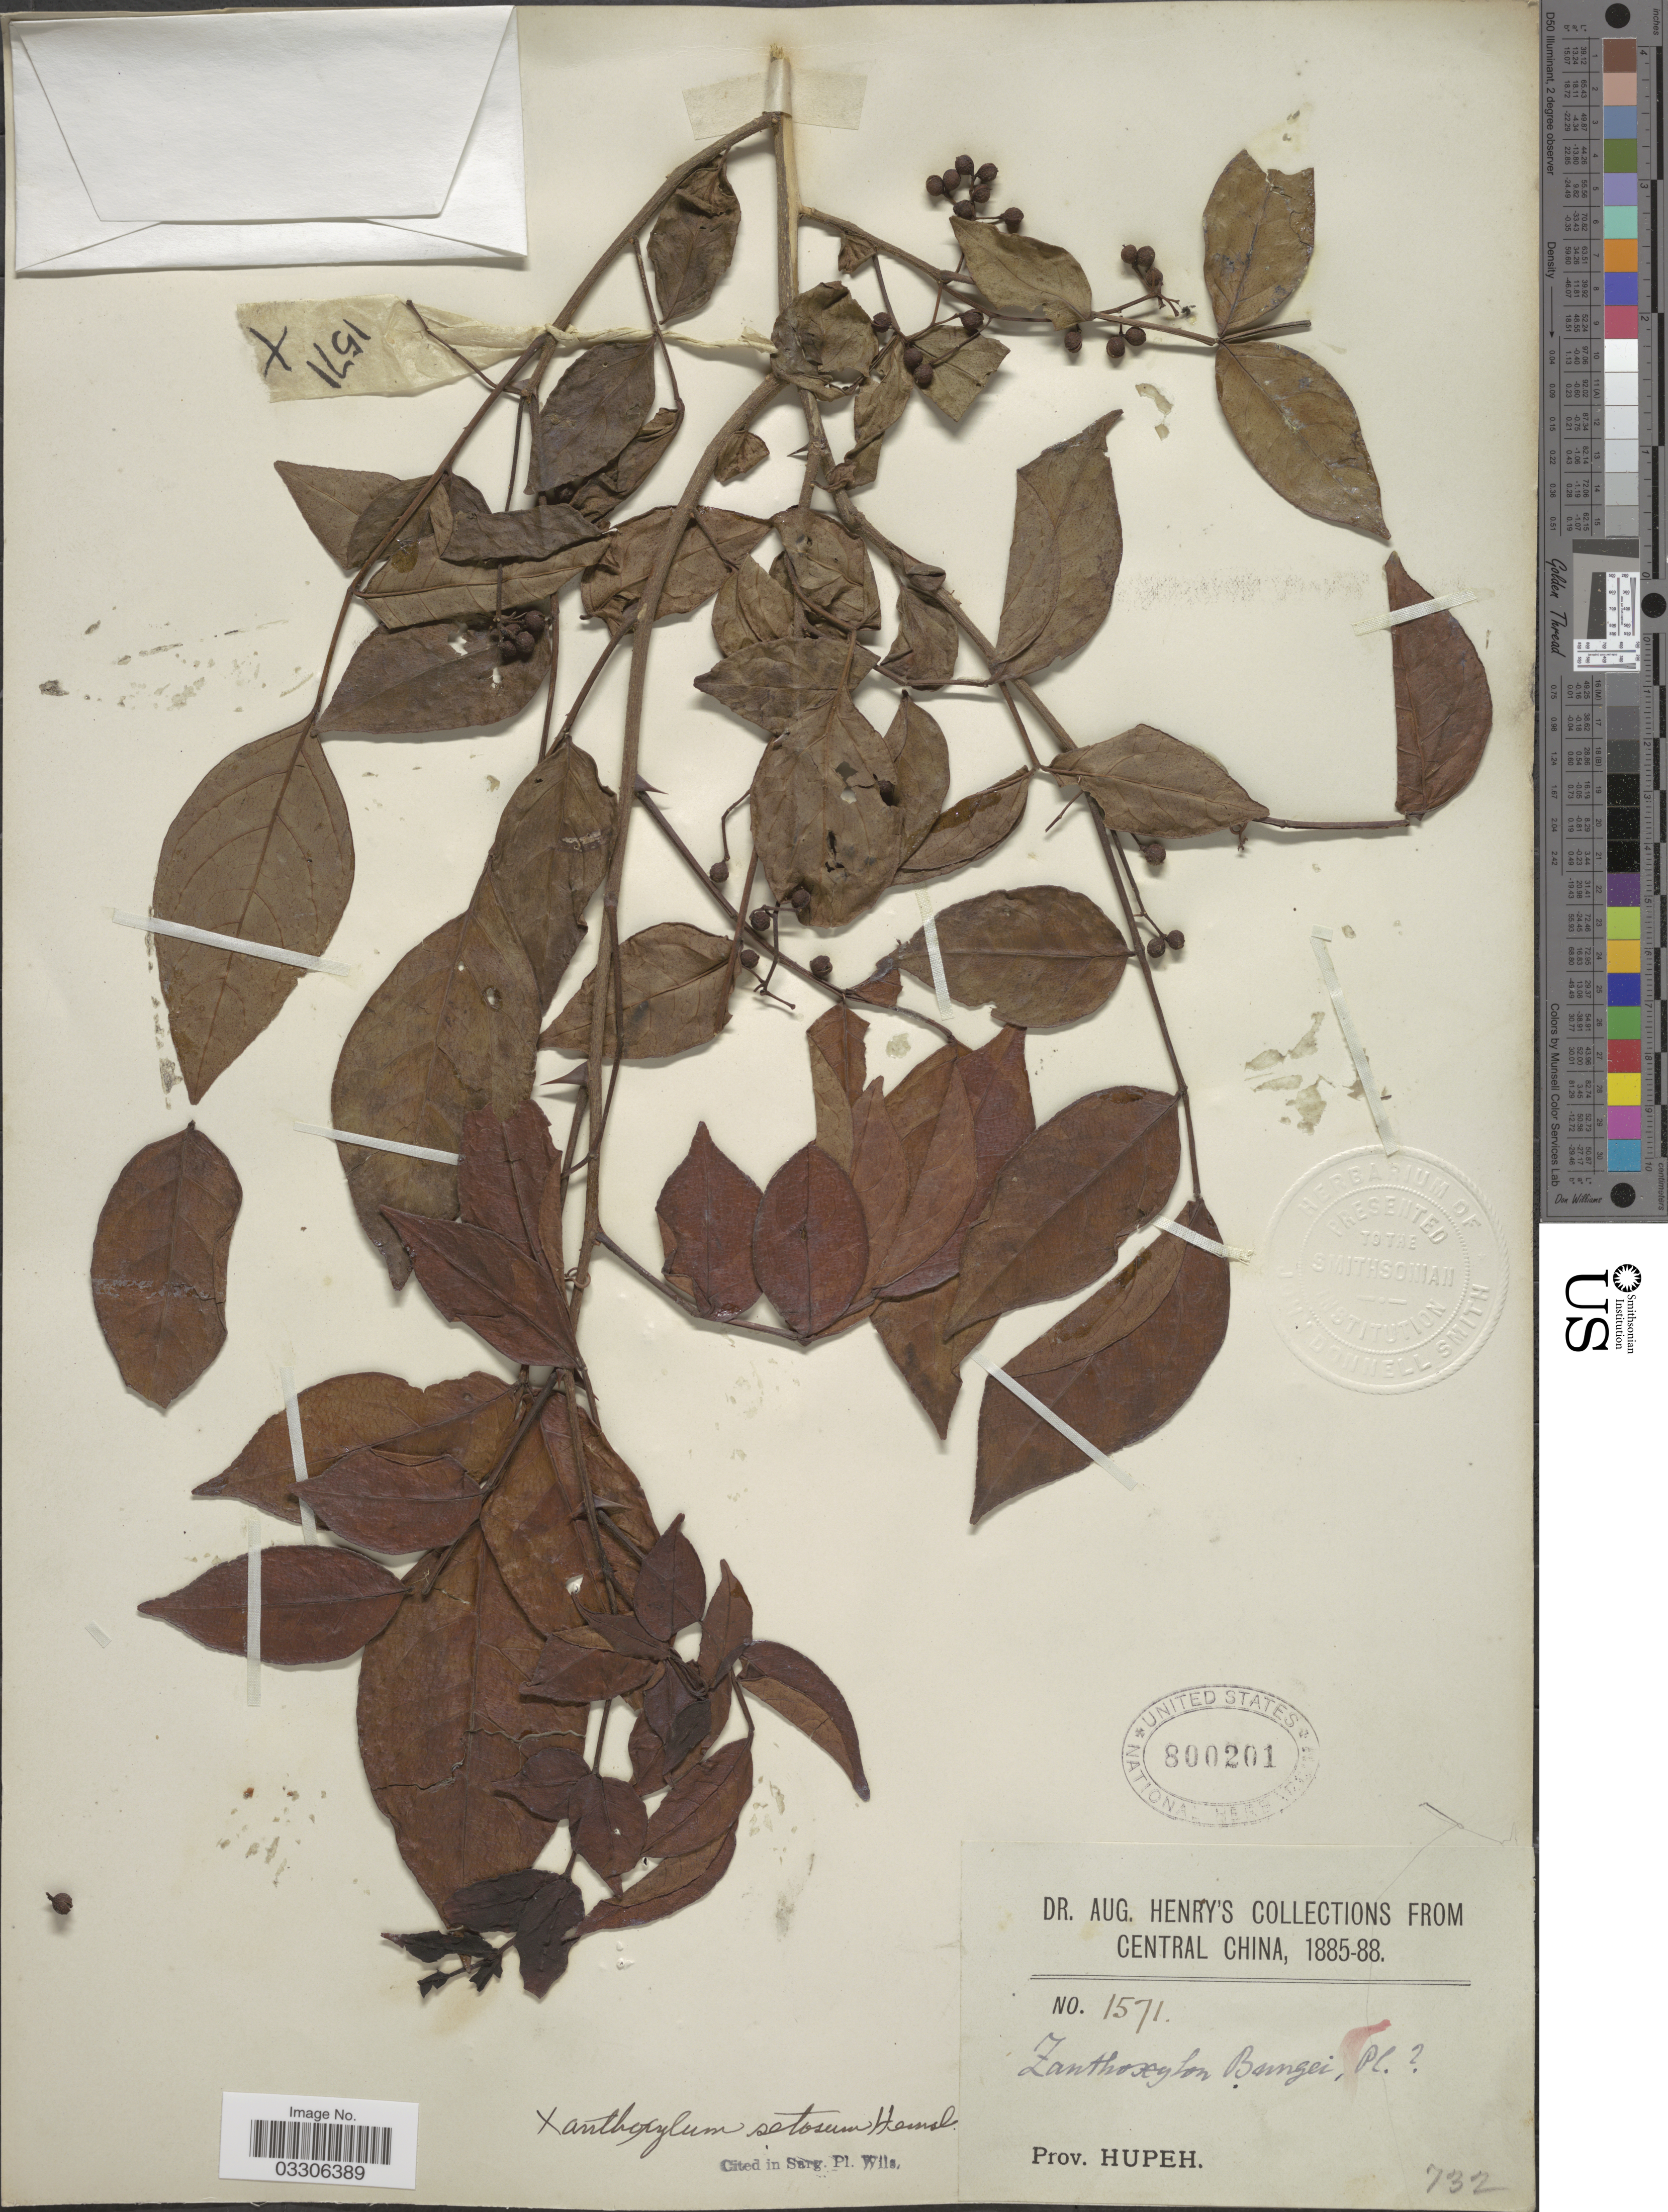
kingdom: Plantae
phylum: Tracheophyta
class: Magnoliopsida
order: Sapindales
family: Rutaceae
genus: Zanthoxylum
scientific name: Zanthoxylum setosum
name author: Hemsl.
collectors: A. Henry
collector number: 1571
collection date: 1885/1888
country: China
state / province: Hubei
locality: Central China. Prov. Hupeh.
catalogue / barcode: US 800201